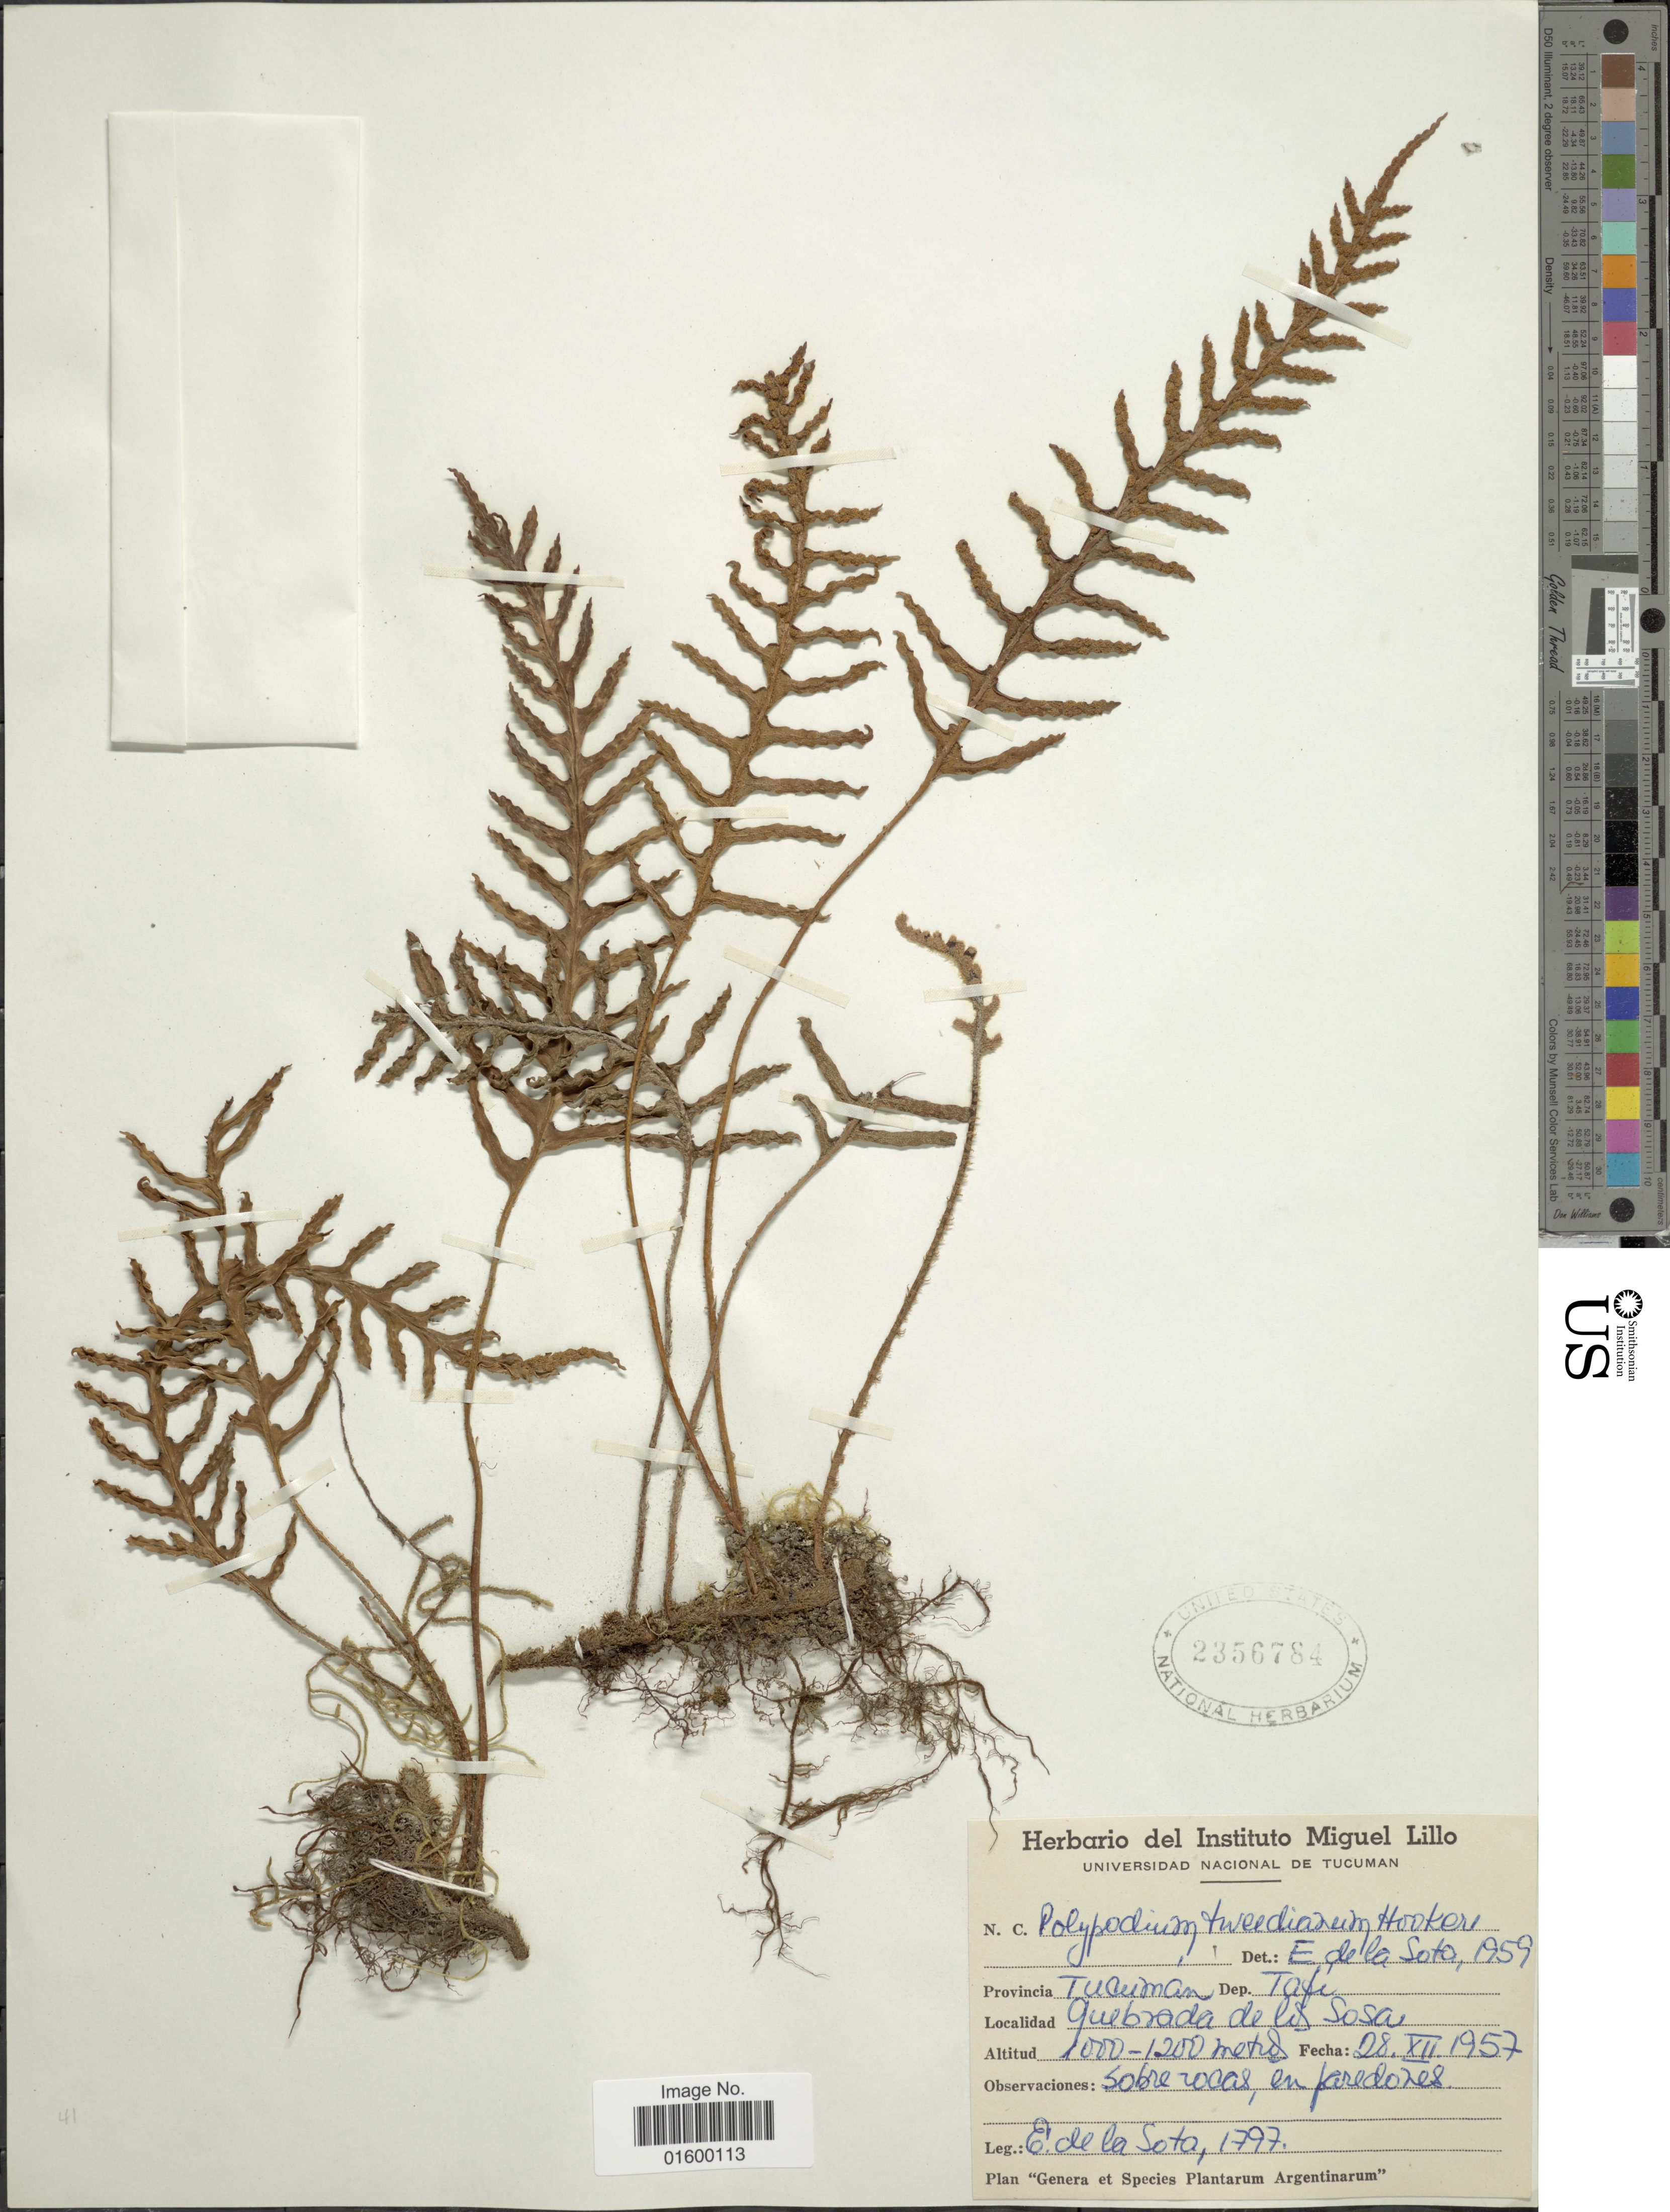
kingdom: Plantae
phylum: Tracheophyta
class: Polypodiopsida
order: Polypodiales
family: Polypodiaceae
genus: Pleopeltis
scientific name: Pleopeltis tweediana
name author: (Hook.) A.R. Sm.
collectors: E. R. de la Sota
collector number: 1959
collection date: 1957-12-28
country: Romania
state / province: Bucuresti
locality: Provincia Tucuman, Dep. Tafi, Quebrada de la Sosa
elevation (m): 1000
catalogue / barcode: US 2356784